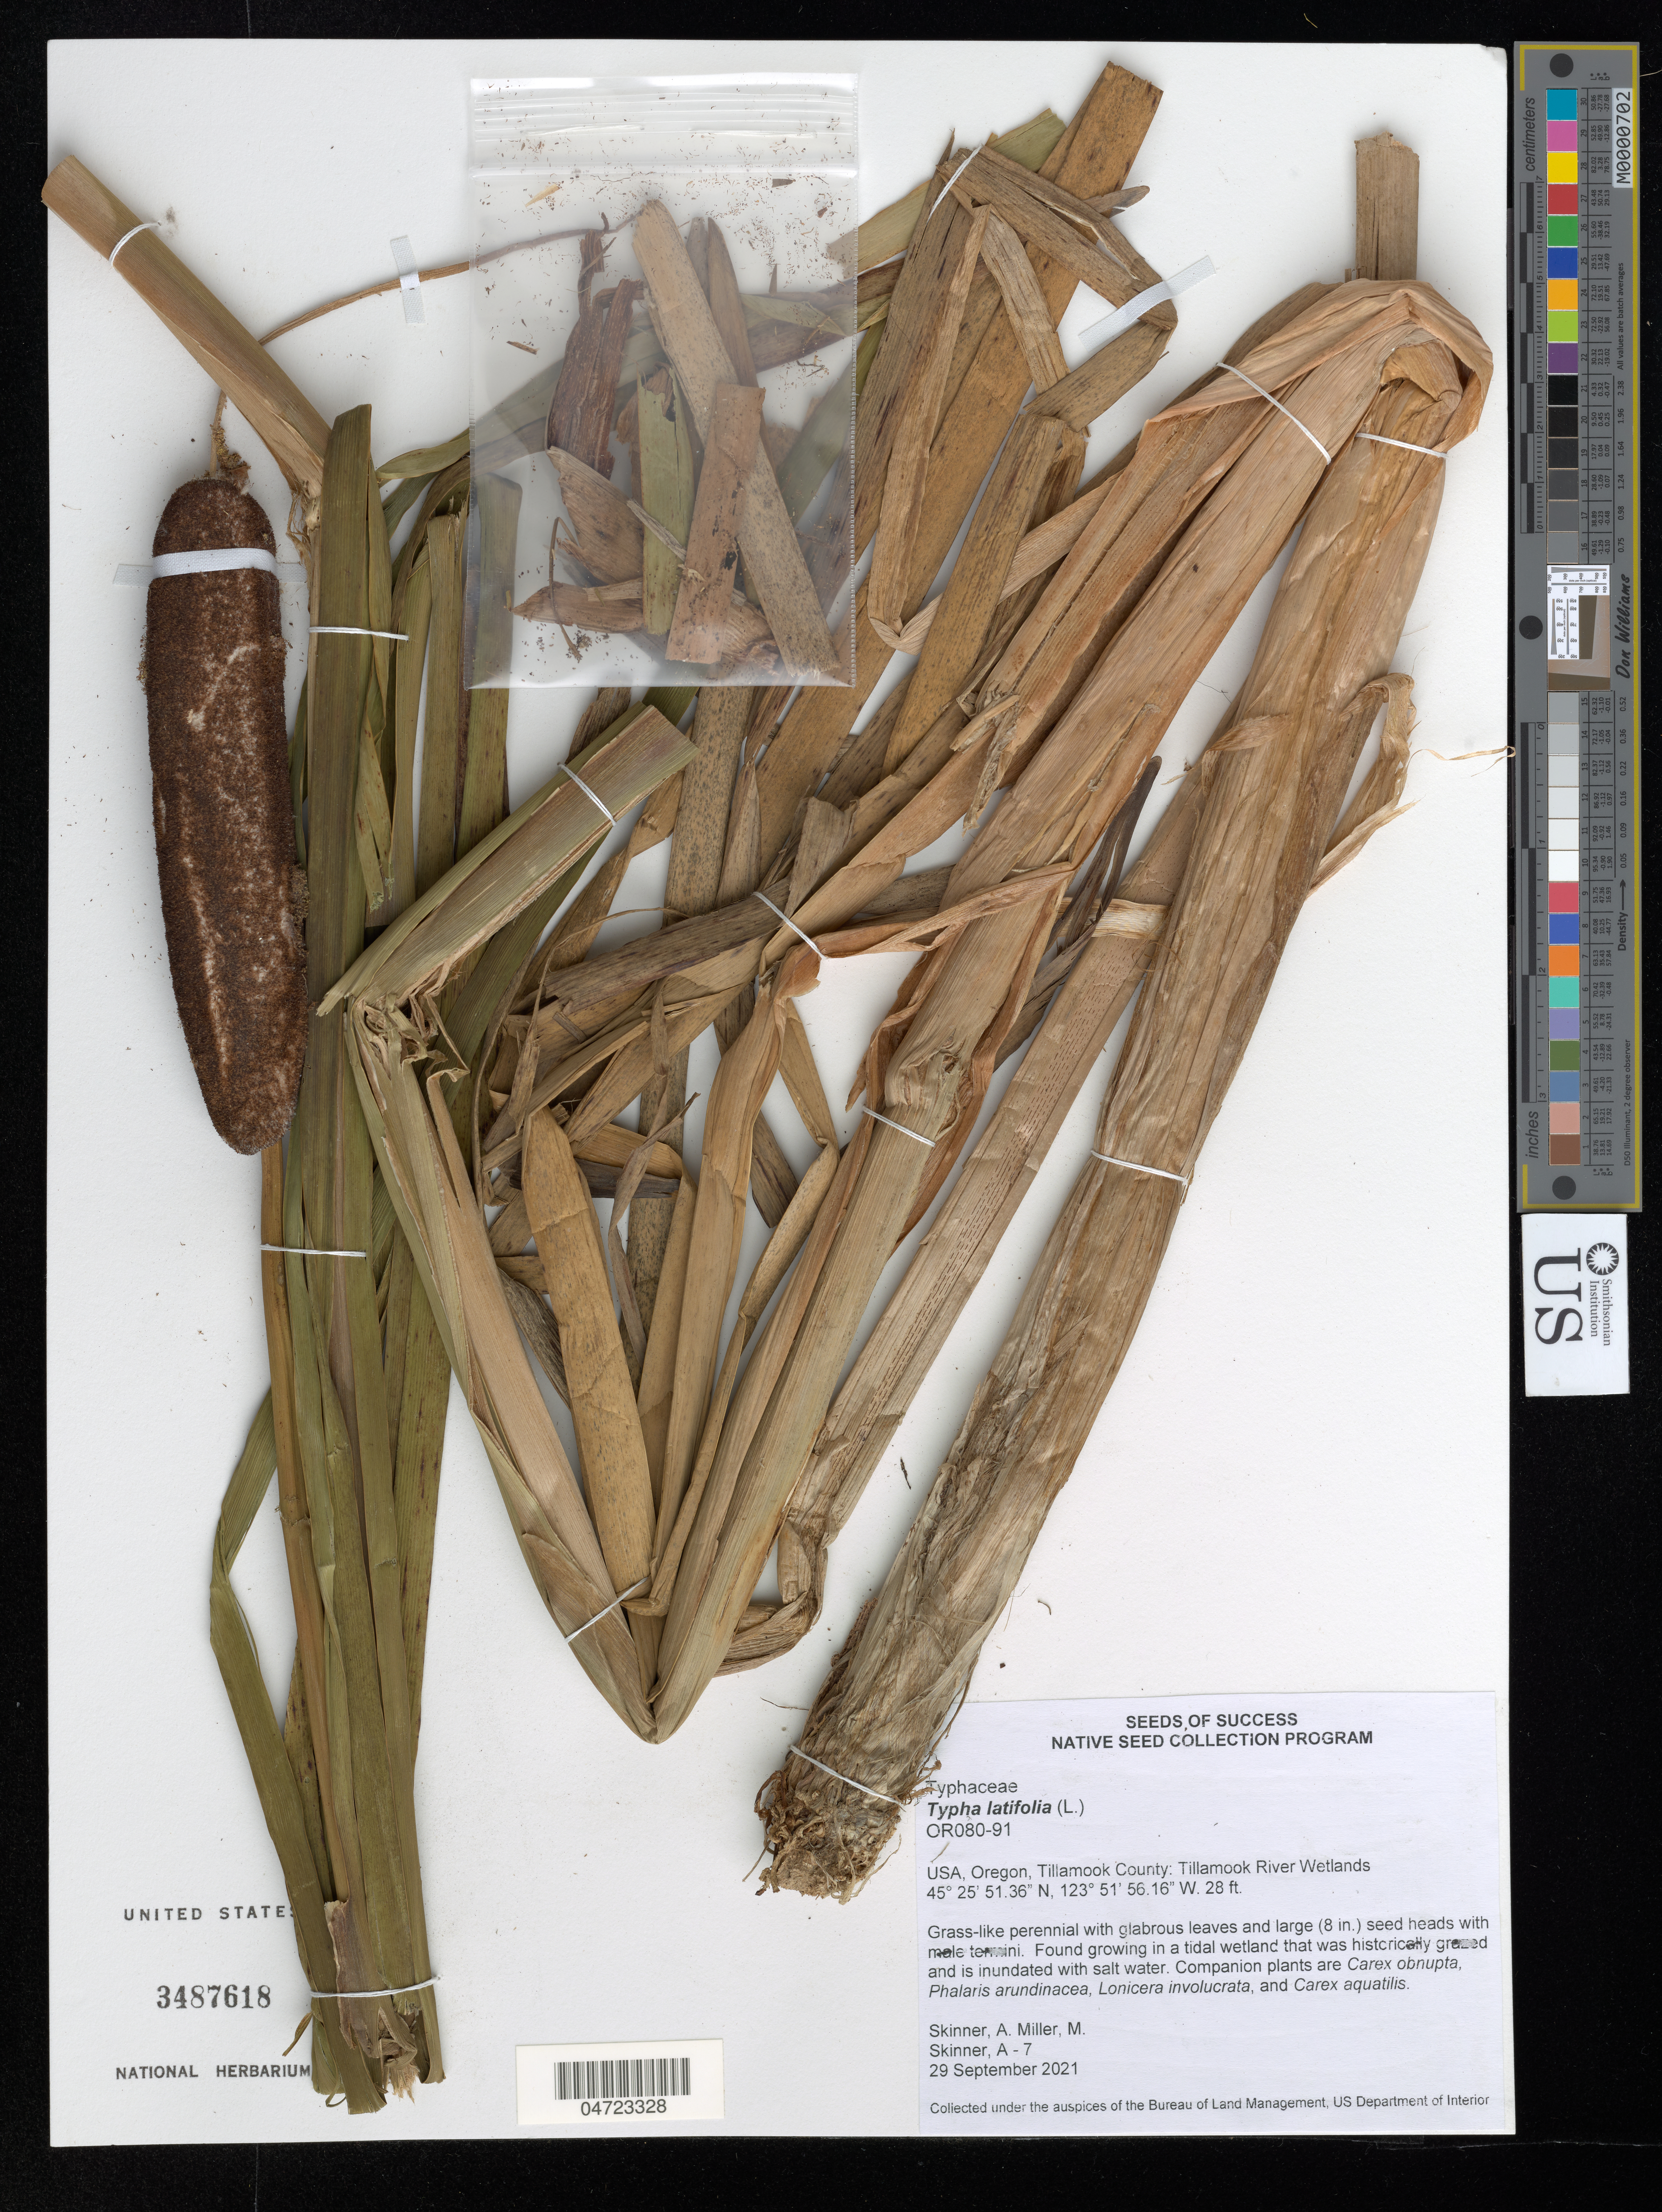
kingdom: Plantae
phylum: Tracheophyta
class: Liliopsida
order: Poales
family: Typhaceae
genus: Typha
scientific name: Typha latifolia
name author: L.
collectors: A. Skinner & M. Miller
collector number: OR080-91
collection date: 2021-09-29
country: United States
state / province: Oregon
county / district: Tilamook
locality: Tillamook County: Tillamook River Wetlands.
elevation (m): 9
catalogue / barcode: US 3487618